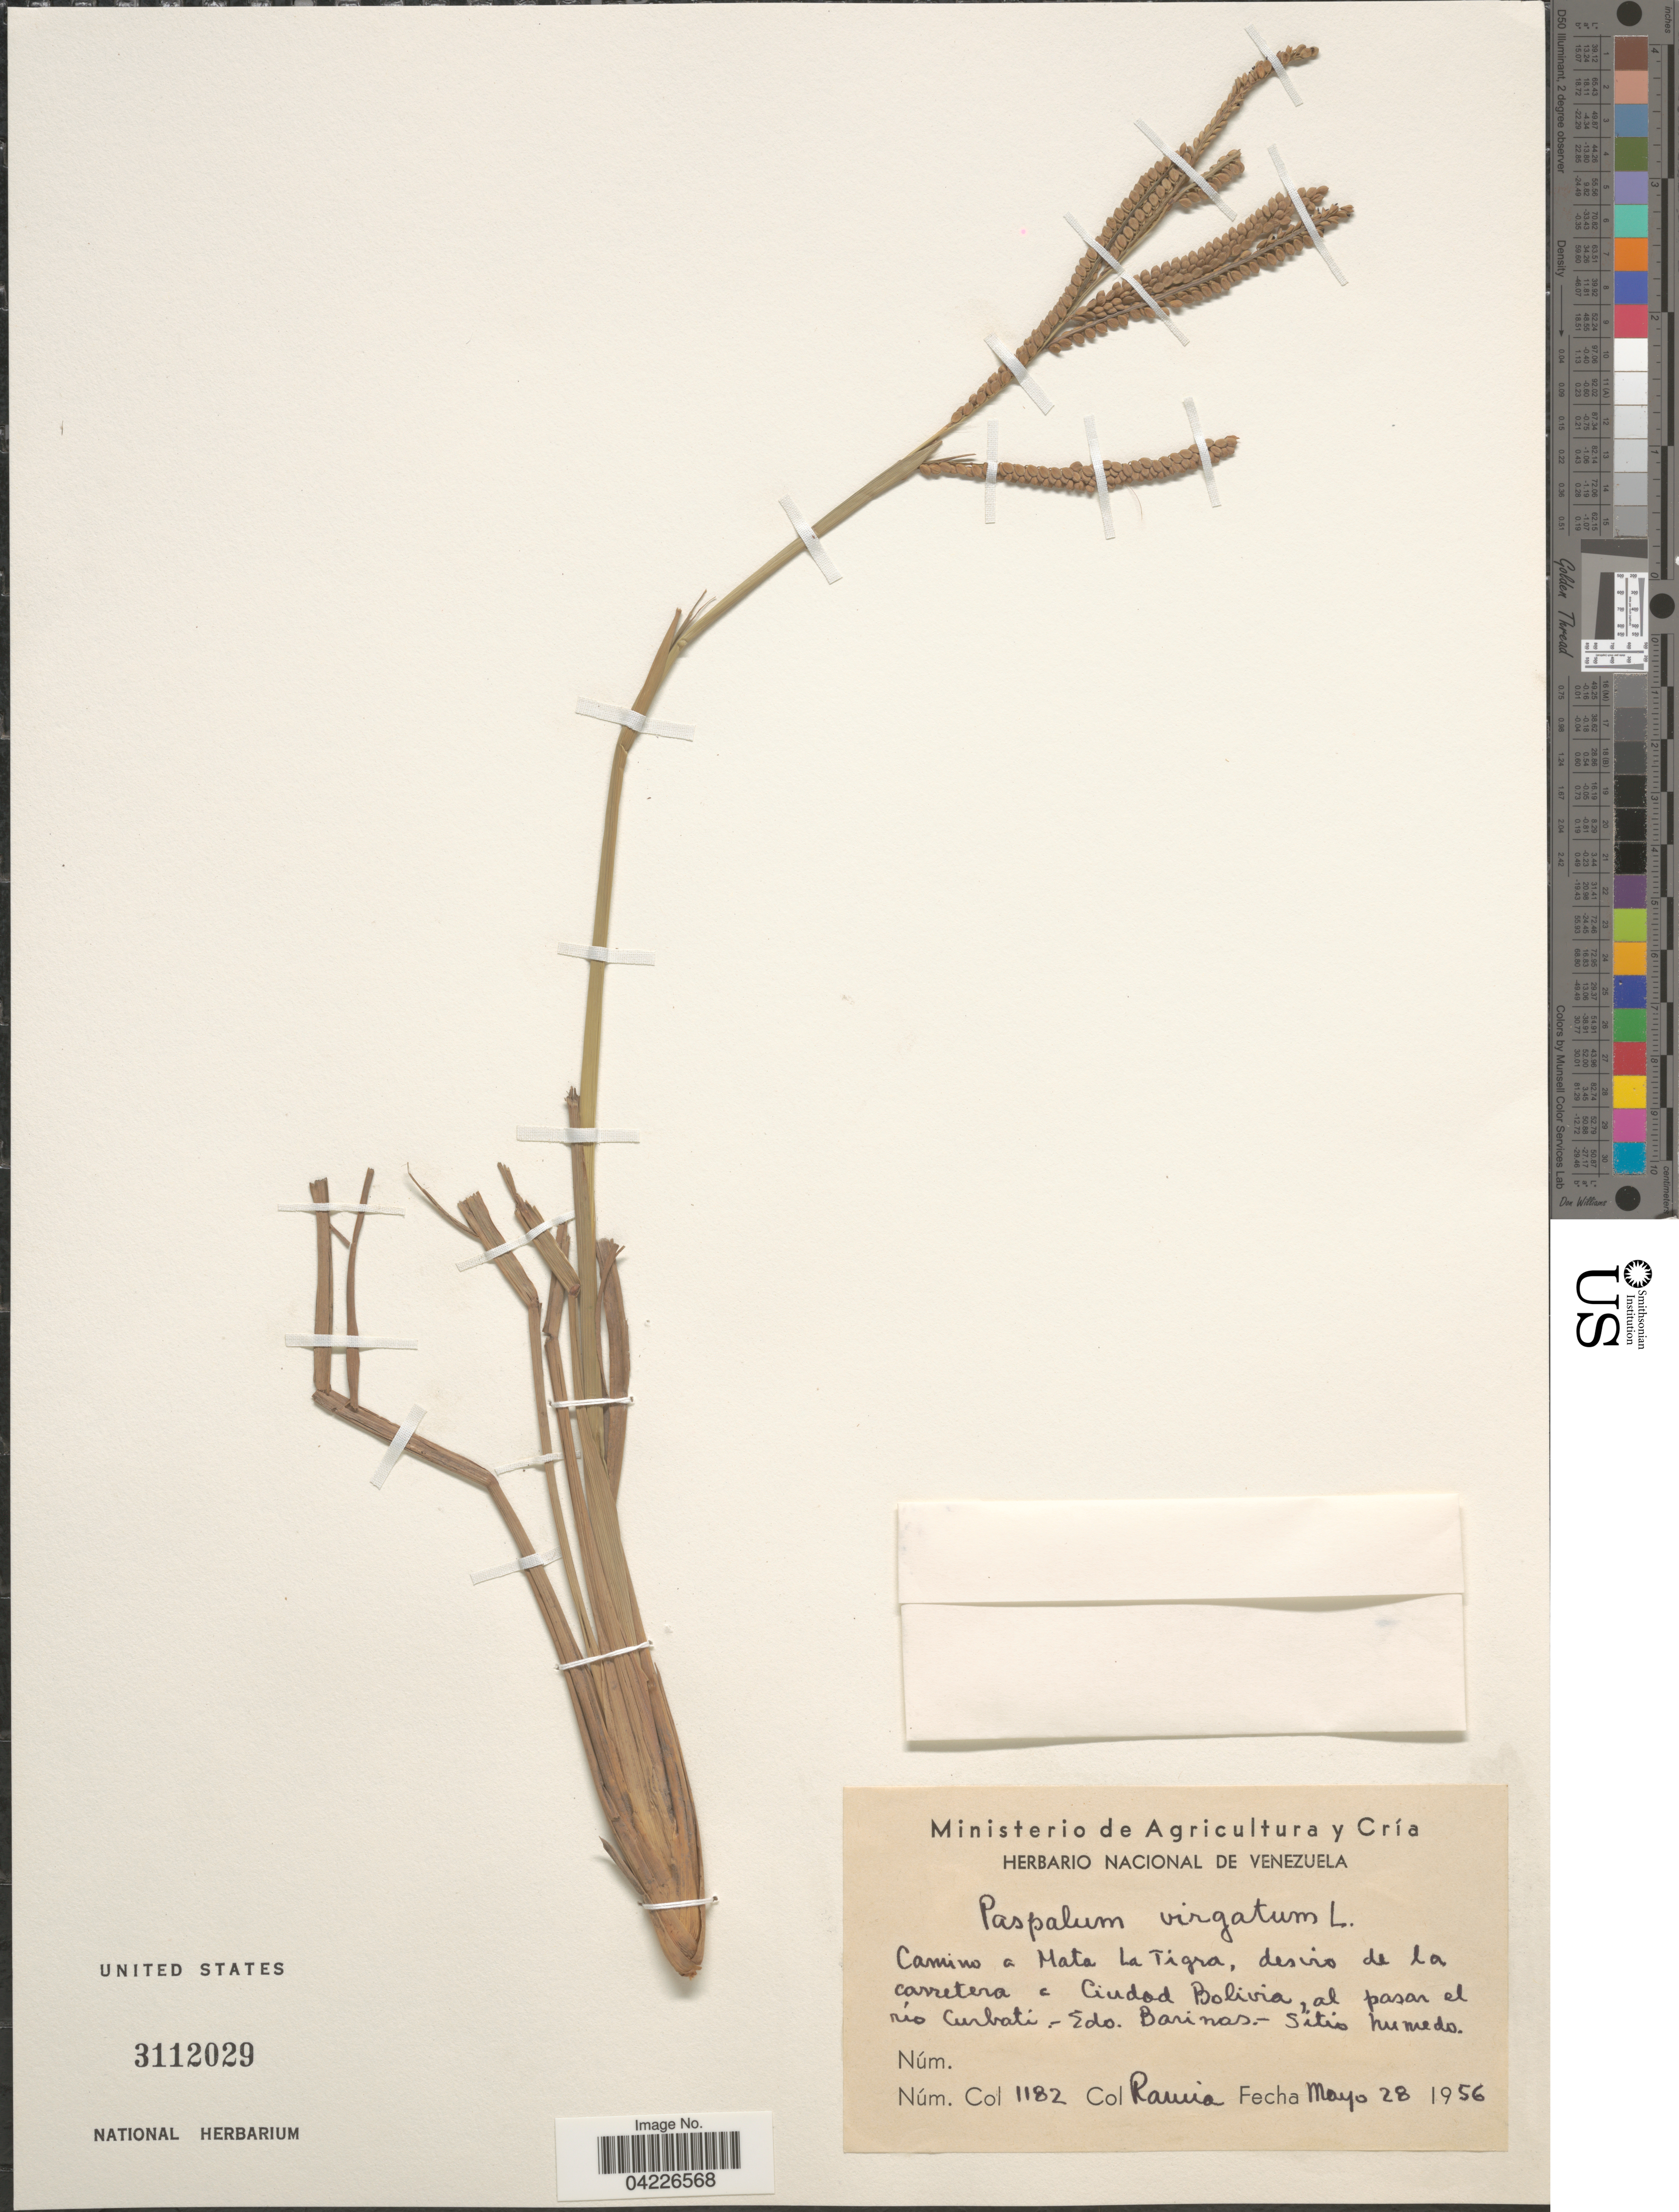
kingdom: Plantae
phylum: Tracheophyta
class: Liliopsida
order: Poales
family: Poaceae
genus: Paspalum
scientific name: Paspalum virgatum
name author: L.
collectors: -- Ramia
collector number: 1182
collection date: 1956-05-28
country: Venezuela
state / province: Barinas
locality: Camino a Mata La Tigra, desvio de la carretera a Ciudad Bolivia, al pasar el río Curbati.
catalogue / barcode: US 3112029